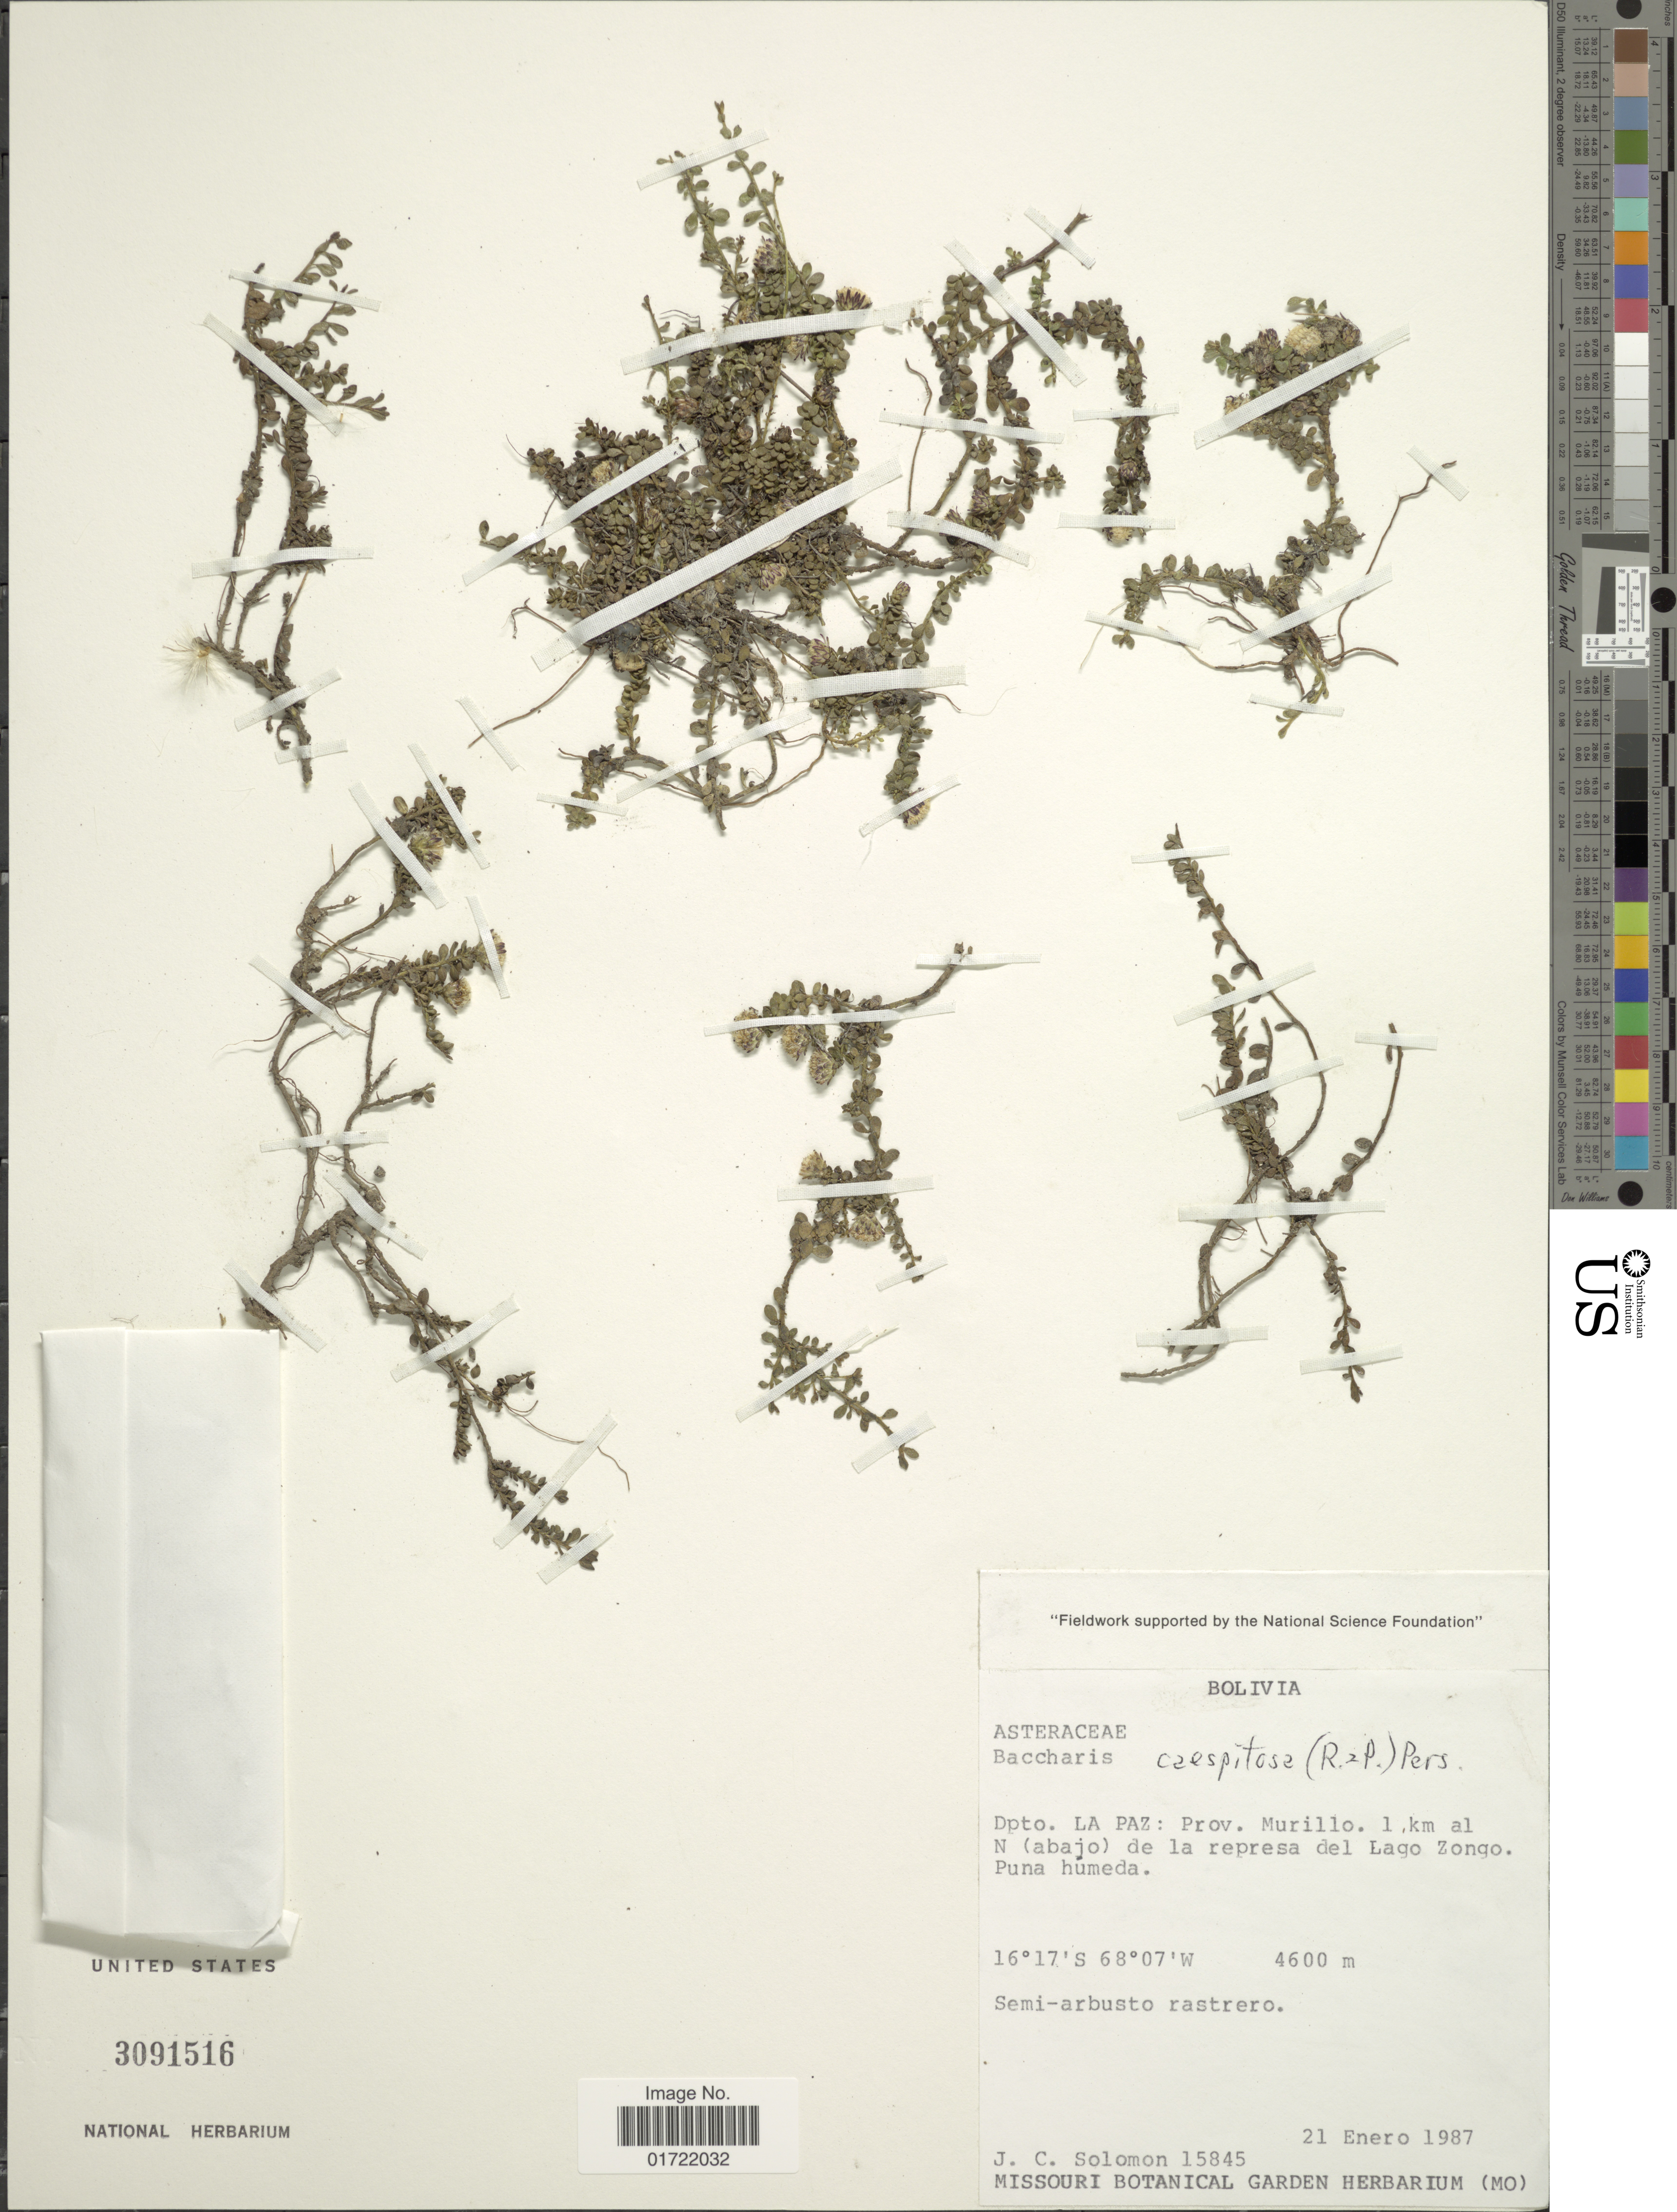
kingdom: Plantae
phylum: Tracheophyta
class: Magnoliopsida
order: Asterales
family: Asteraceae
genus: Baccharis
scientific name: Baccharis caespitosa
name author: (Ruiz & Pav.) Pers.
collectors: J. C. Solomon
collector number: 15845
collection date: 1987-01-21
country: Bolivia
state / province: La Paz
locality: Dpto. La Paz: Prov. Murillo, 1 km al N (abajo) de la represa del Lago Zongo Puna humeda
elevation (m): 4600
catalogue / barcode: US 3091516